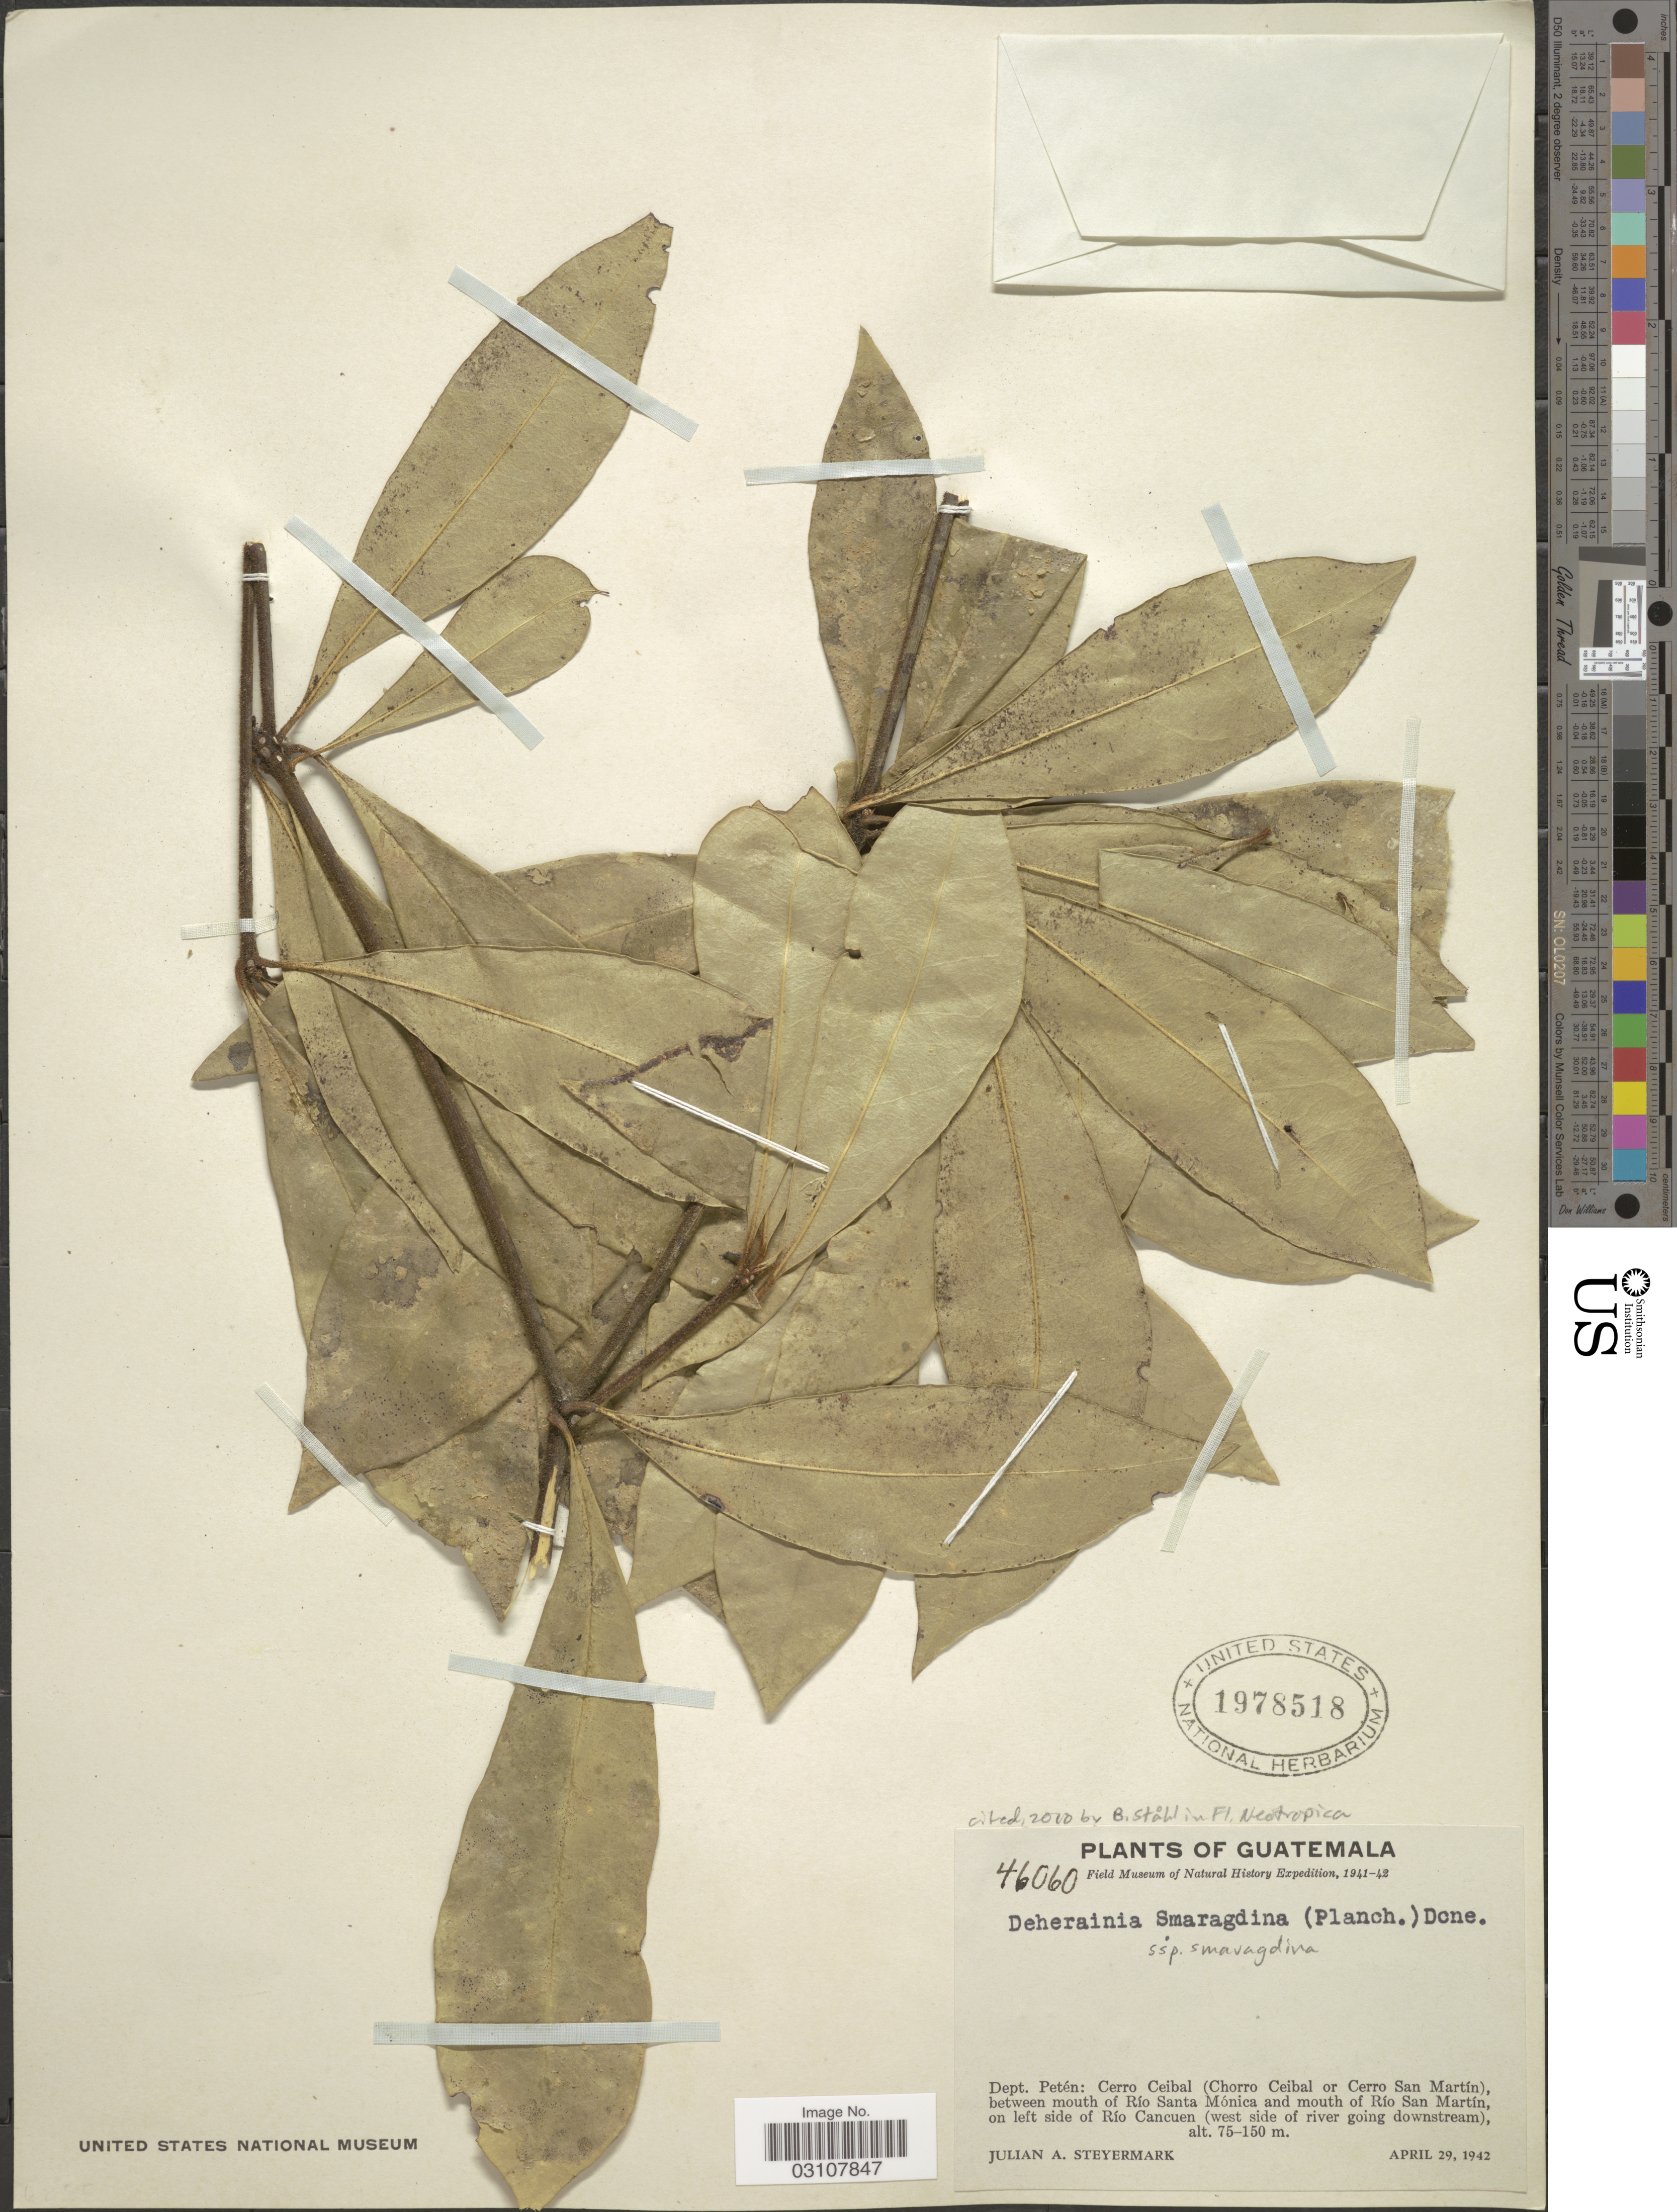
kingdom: Plantae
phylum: Tracheophyta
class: Magnoliopsida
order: Ericales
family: Primulaceae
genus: Deherainia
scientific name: Deherainia smaragdina subsp. smaragdina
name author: (Planch. ex Linden) Decne.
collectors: J. Steyermark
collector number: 46060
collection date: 1942-04-29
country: Guatemala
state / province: El Petén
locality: Dept. Petén: Cerro Ceibal (Chorro Ceibal or Cerro San Martín), between mouth of Río Santa Mónica and mouth of Río San Martín, on left side of Río Cancuen (west side of river going downstream).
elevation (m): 75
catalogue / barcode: US 1978518